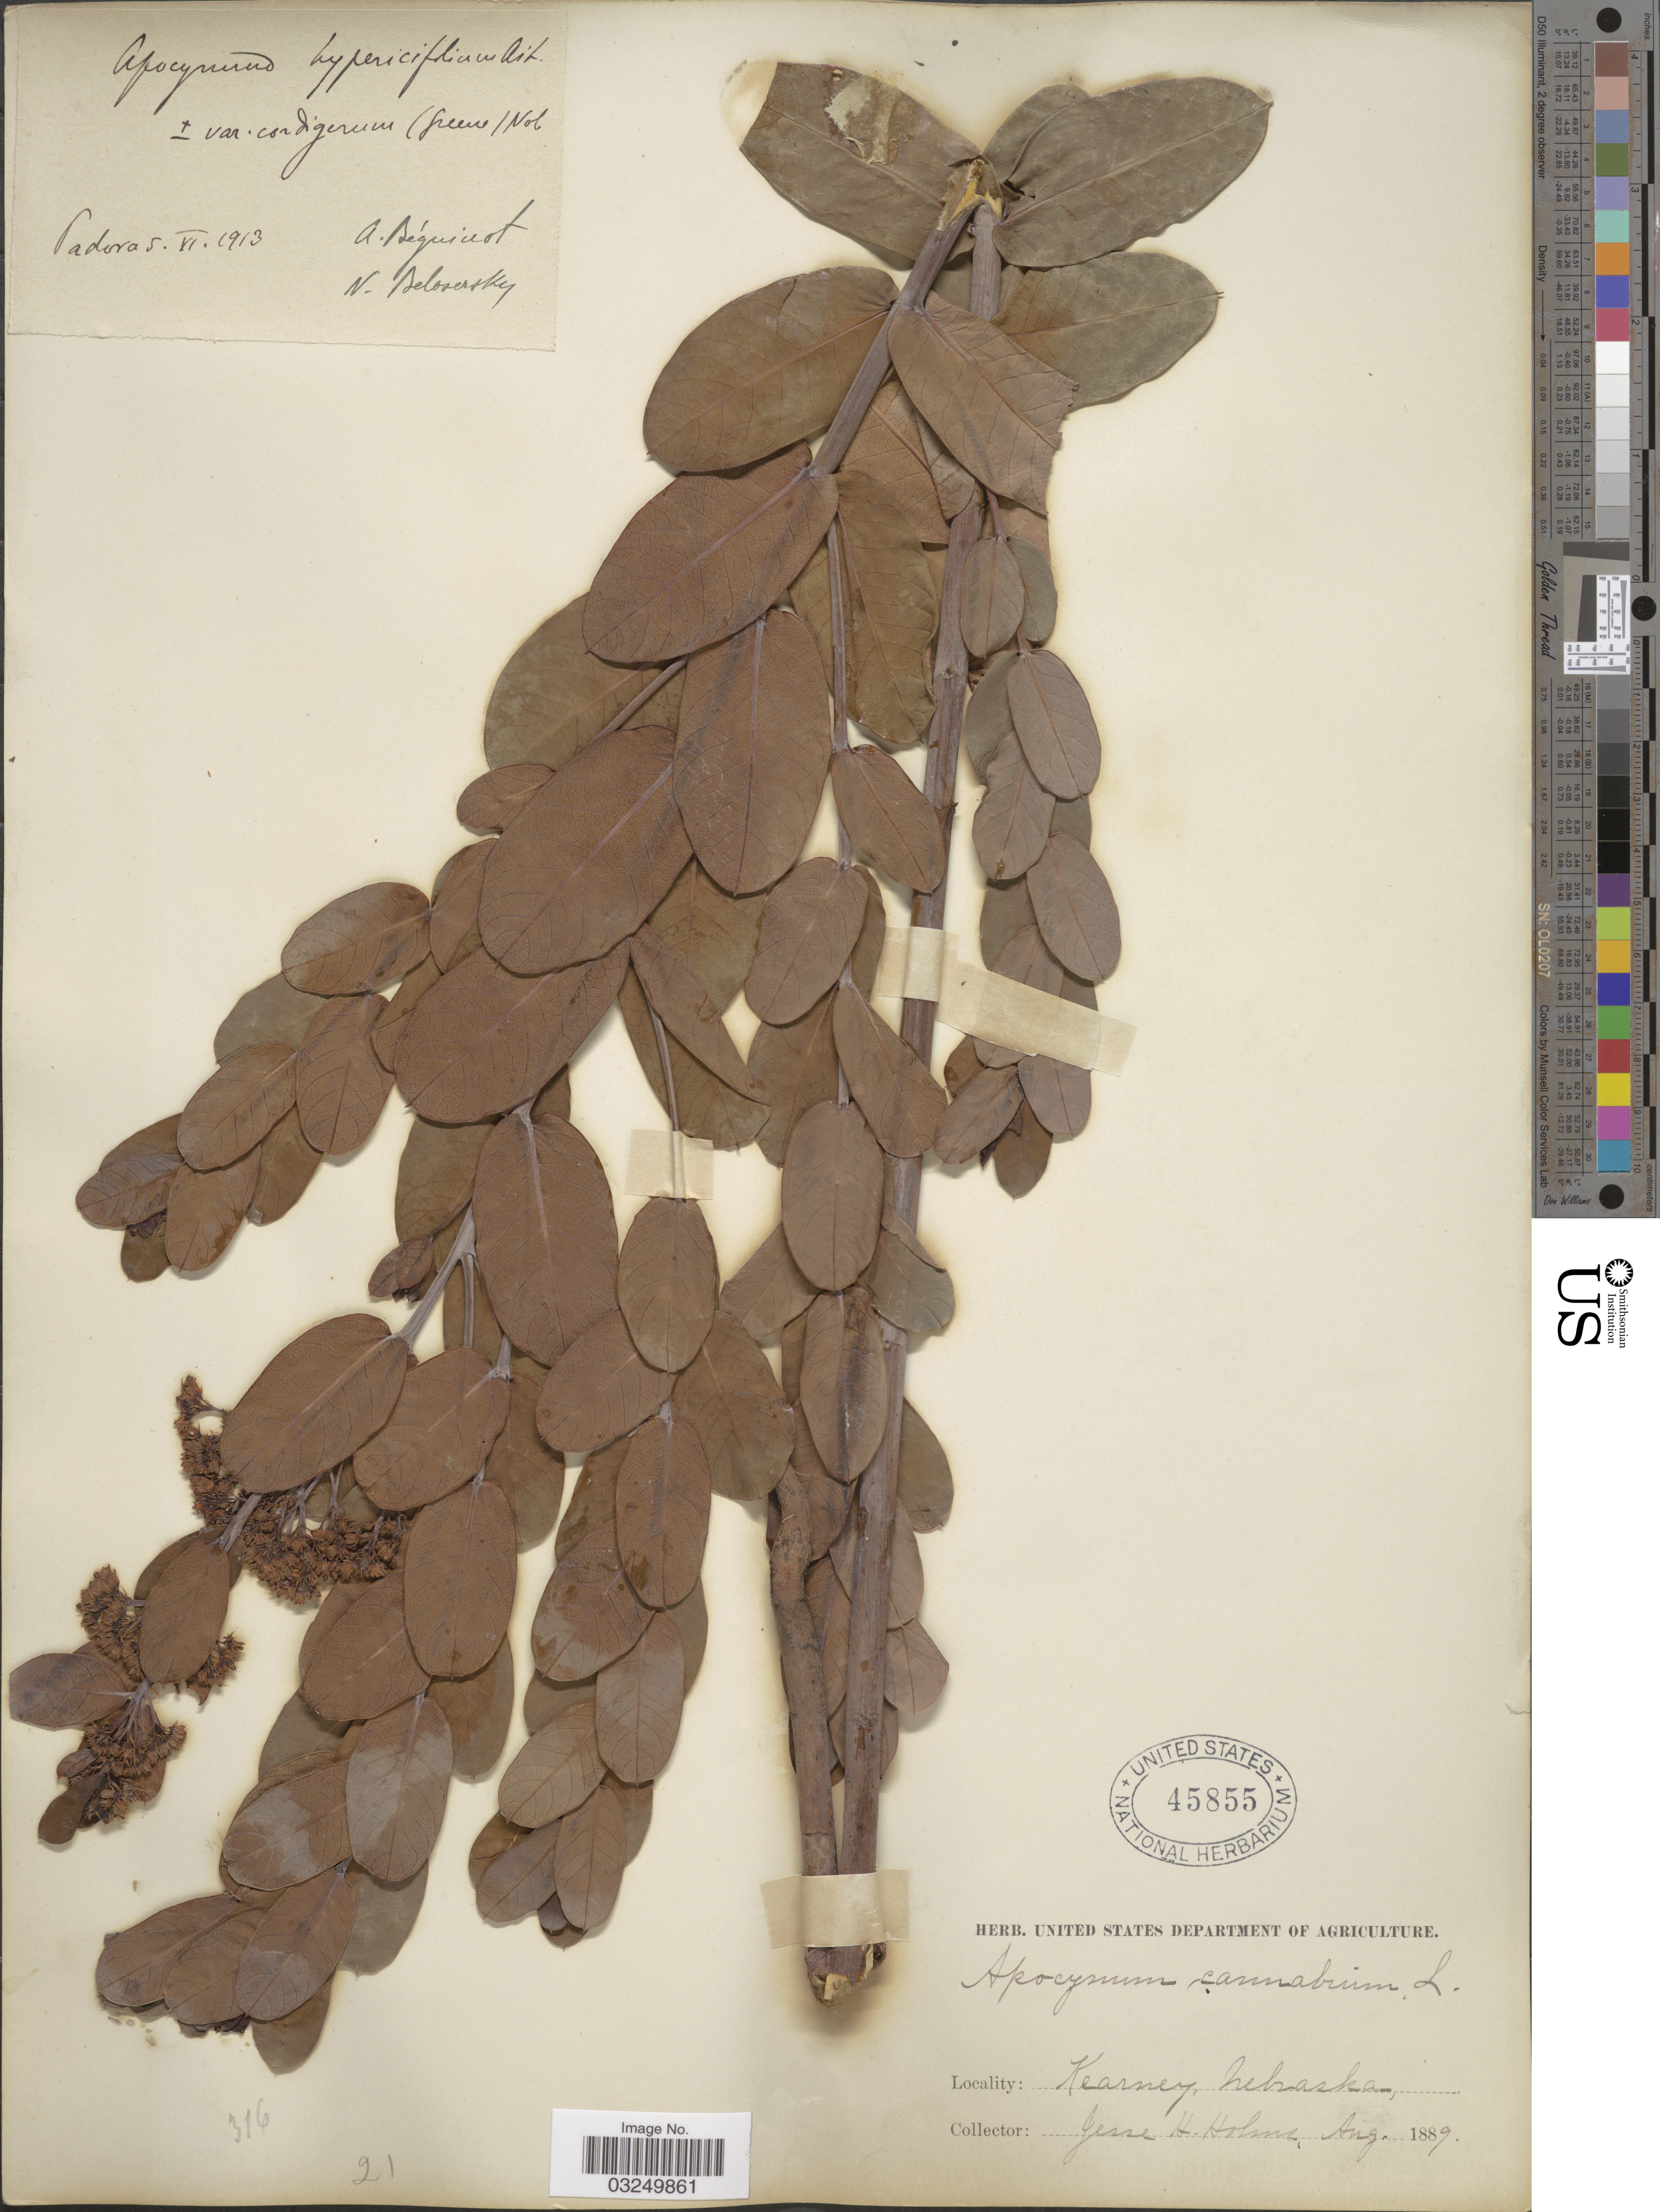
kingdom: Plantae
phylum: Tracheophyta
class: Magnoliopsida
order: Gentianales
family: Apocynaceae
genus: Apocynum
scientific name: Apocynum cercidium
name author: Greene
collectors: J. H. Holms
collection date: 1889-08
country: United States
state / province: Nebraska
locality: Kearney.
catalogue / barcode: US 45855